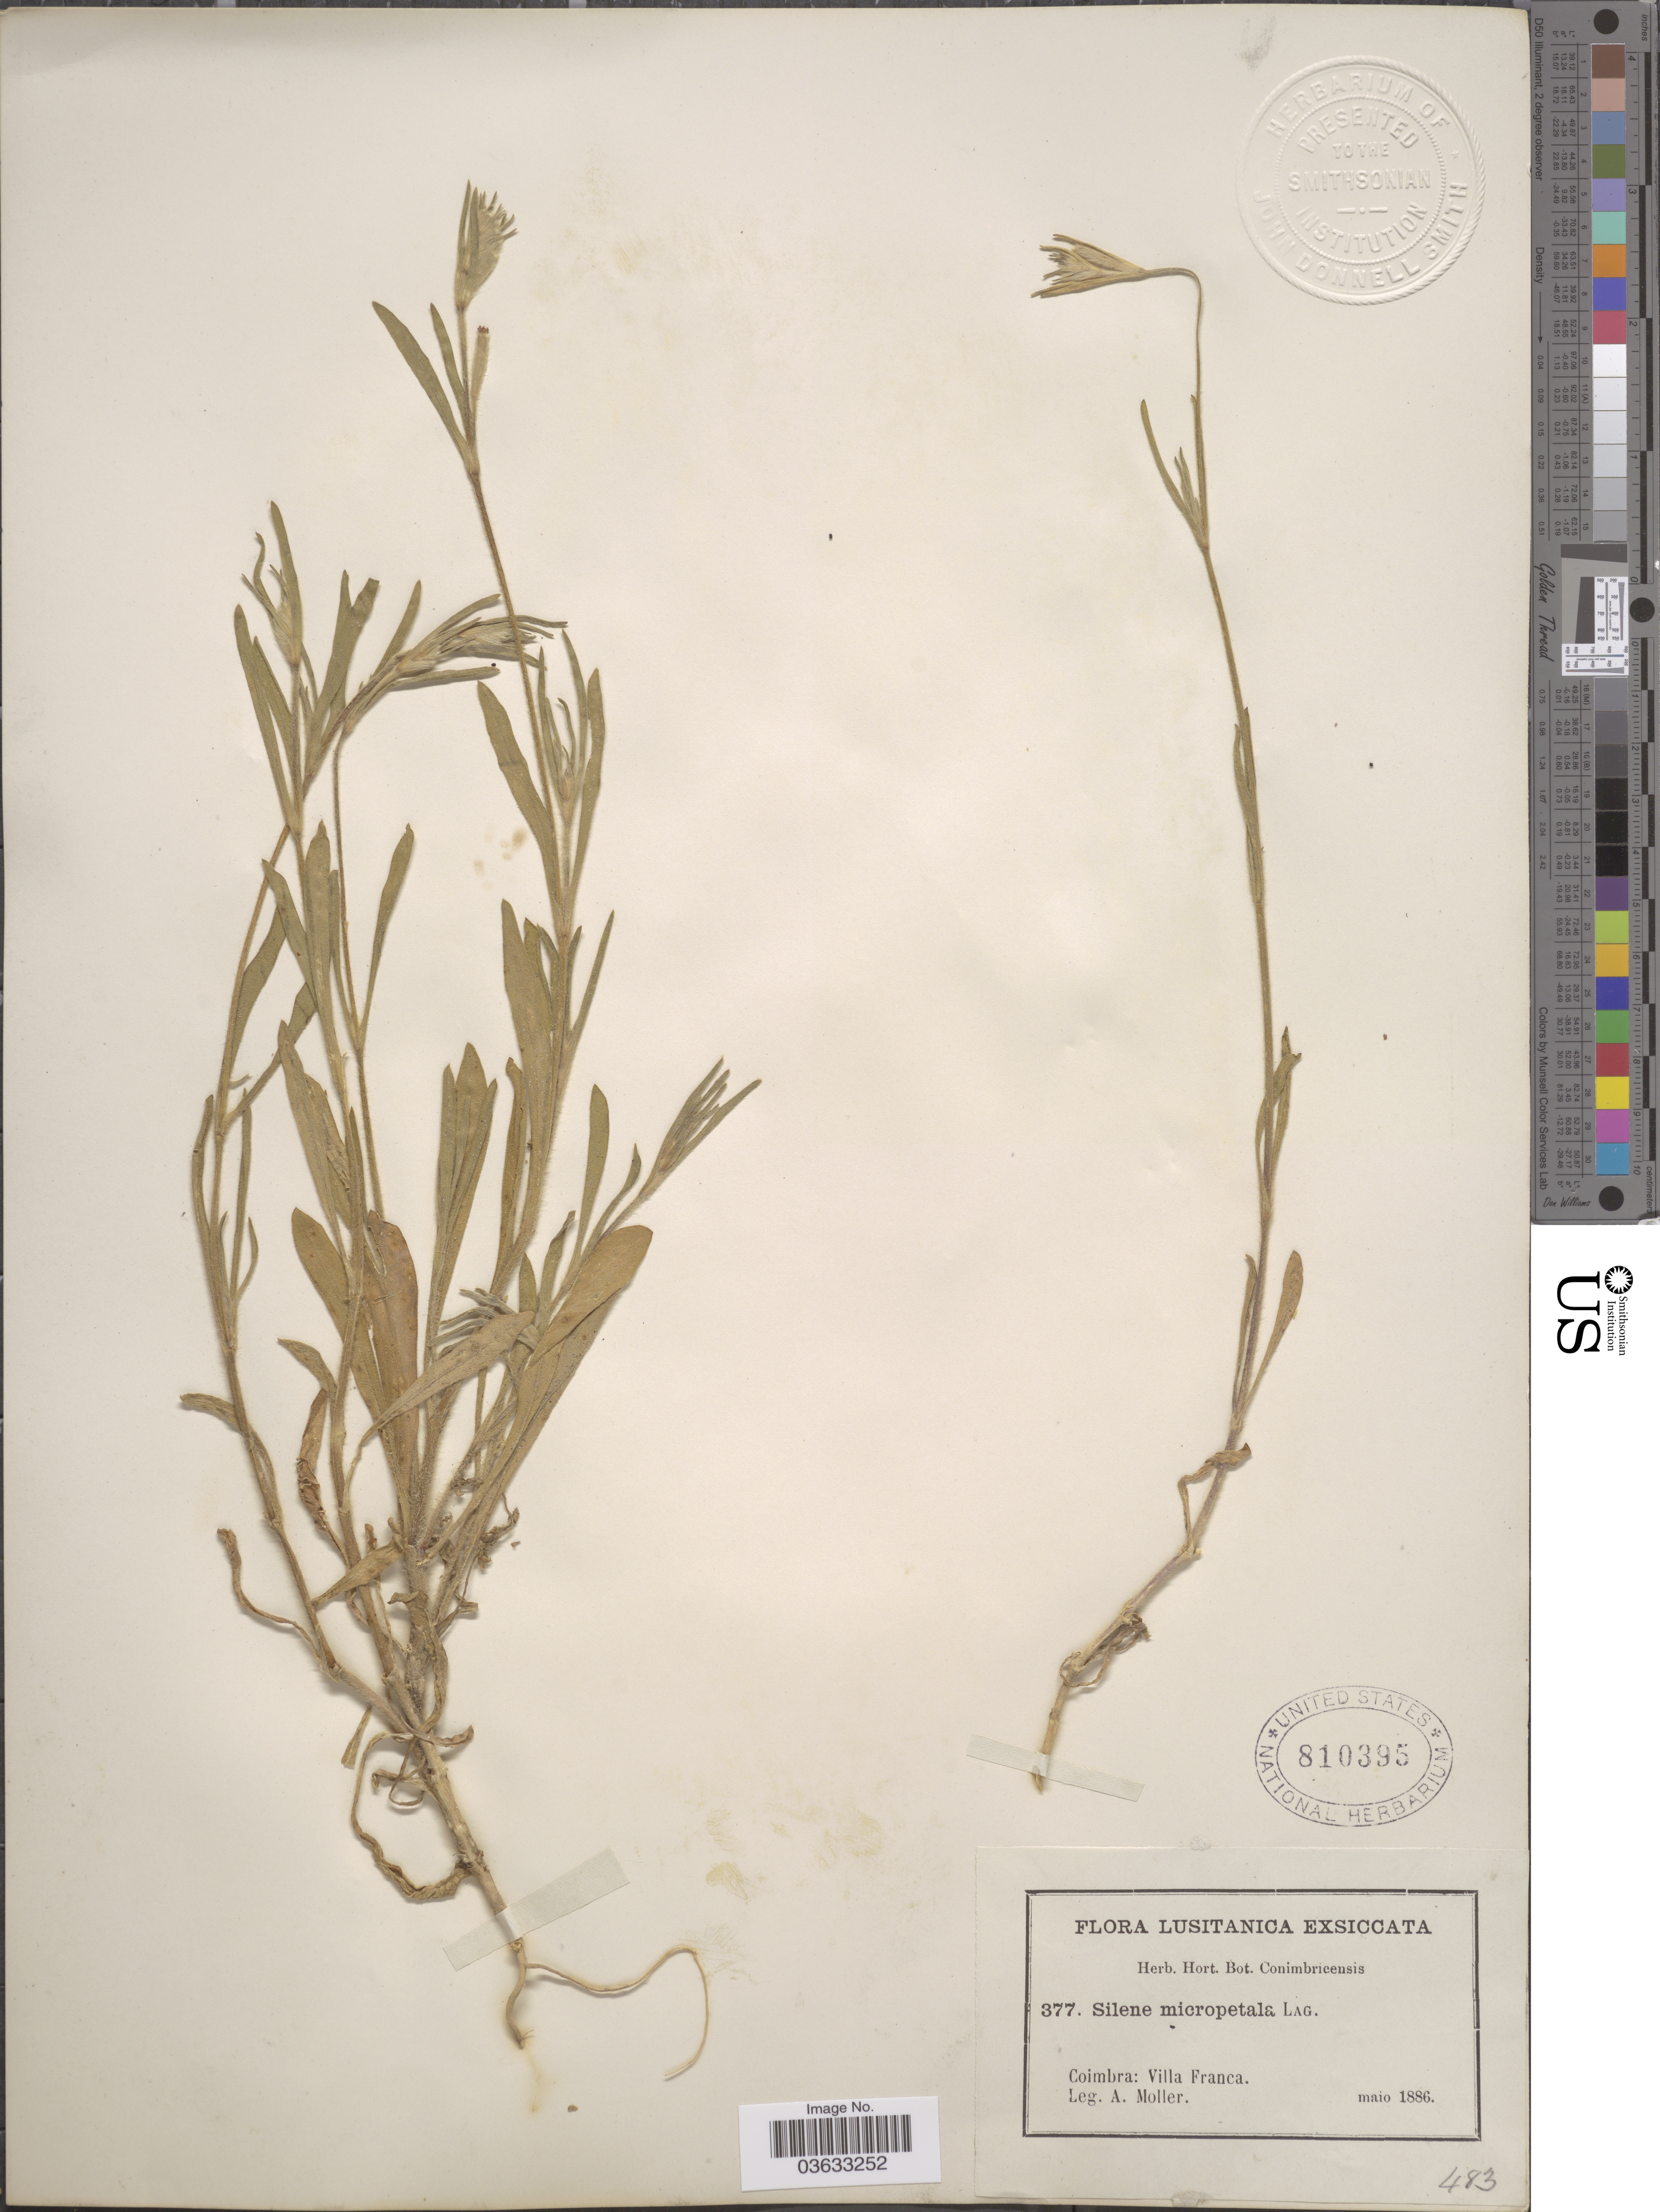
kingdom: Plantae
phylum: Tracheophyta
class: Magnoliopsida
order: Caryophyllales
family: Caryophyllaceae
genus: Silene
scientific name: Silene micropetala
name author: Lag.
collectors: A. Moller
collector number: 377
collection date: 1886-05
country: Portugal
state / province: Coimbra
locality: Lusitanica. Villa Franca.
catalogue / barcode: US 810395